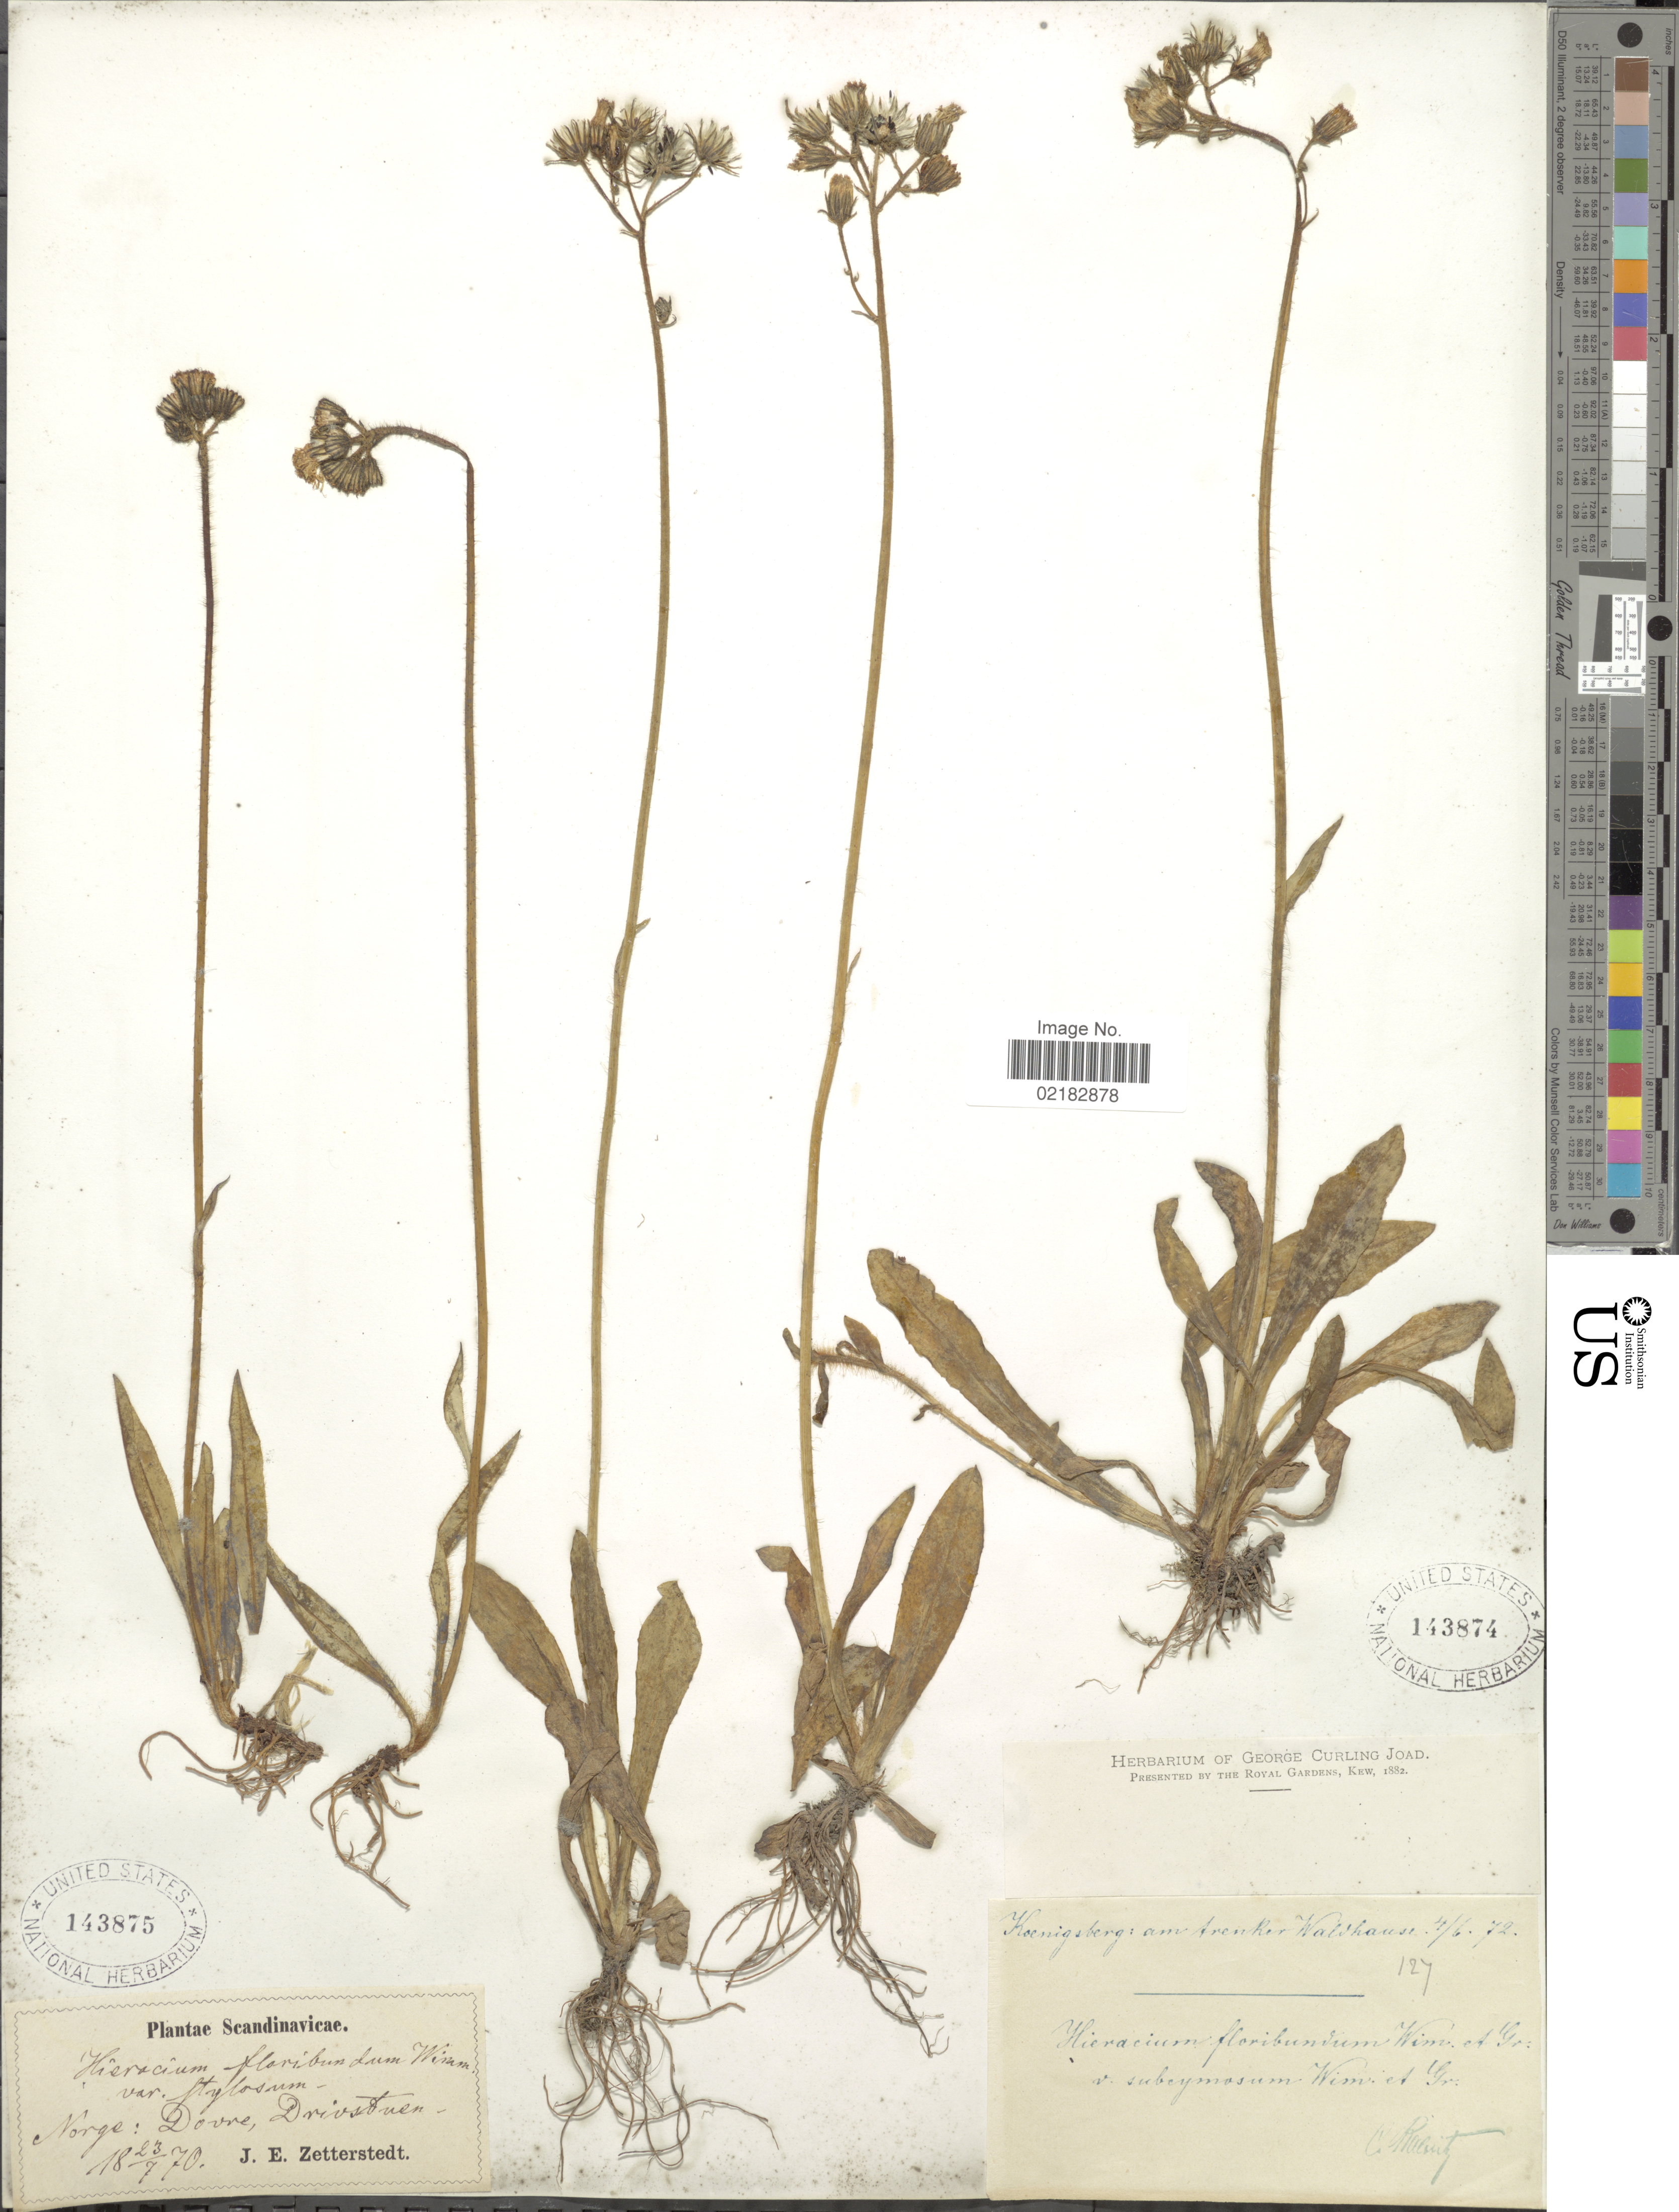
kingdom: Plantae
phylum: Tracheophyta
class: Magnoliopsida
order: Asterales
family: Asteraceae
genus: Pilosella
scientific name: Pilosella floribunda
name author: (Wimm. & Grab.) Fr. a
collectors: J.E. Zetterstedt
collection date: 1870-07-23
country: Norway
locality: Scandinavicae, Norge: Dovre, Drivstuen.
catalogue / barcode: US 143875-2